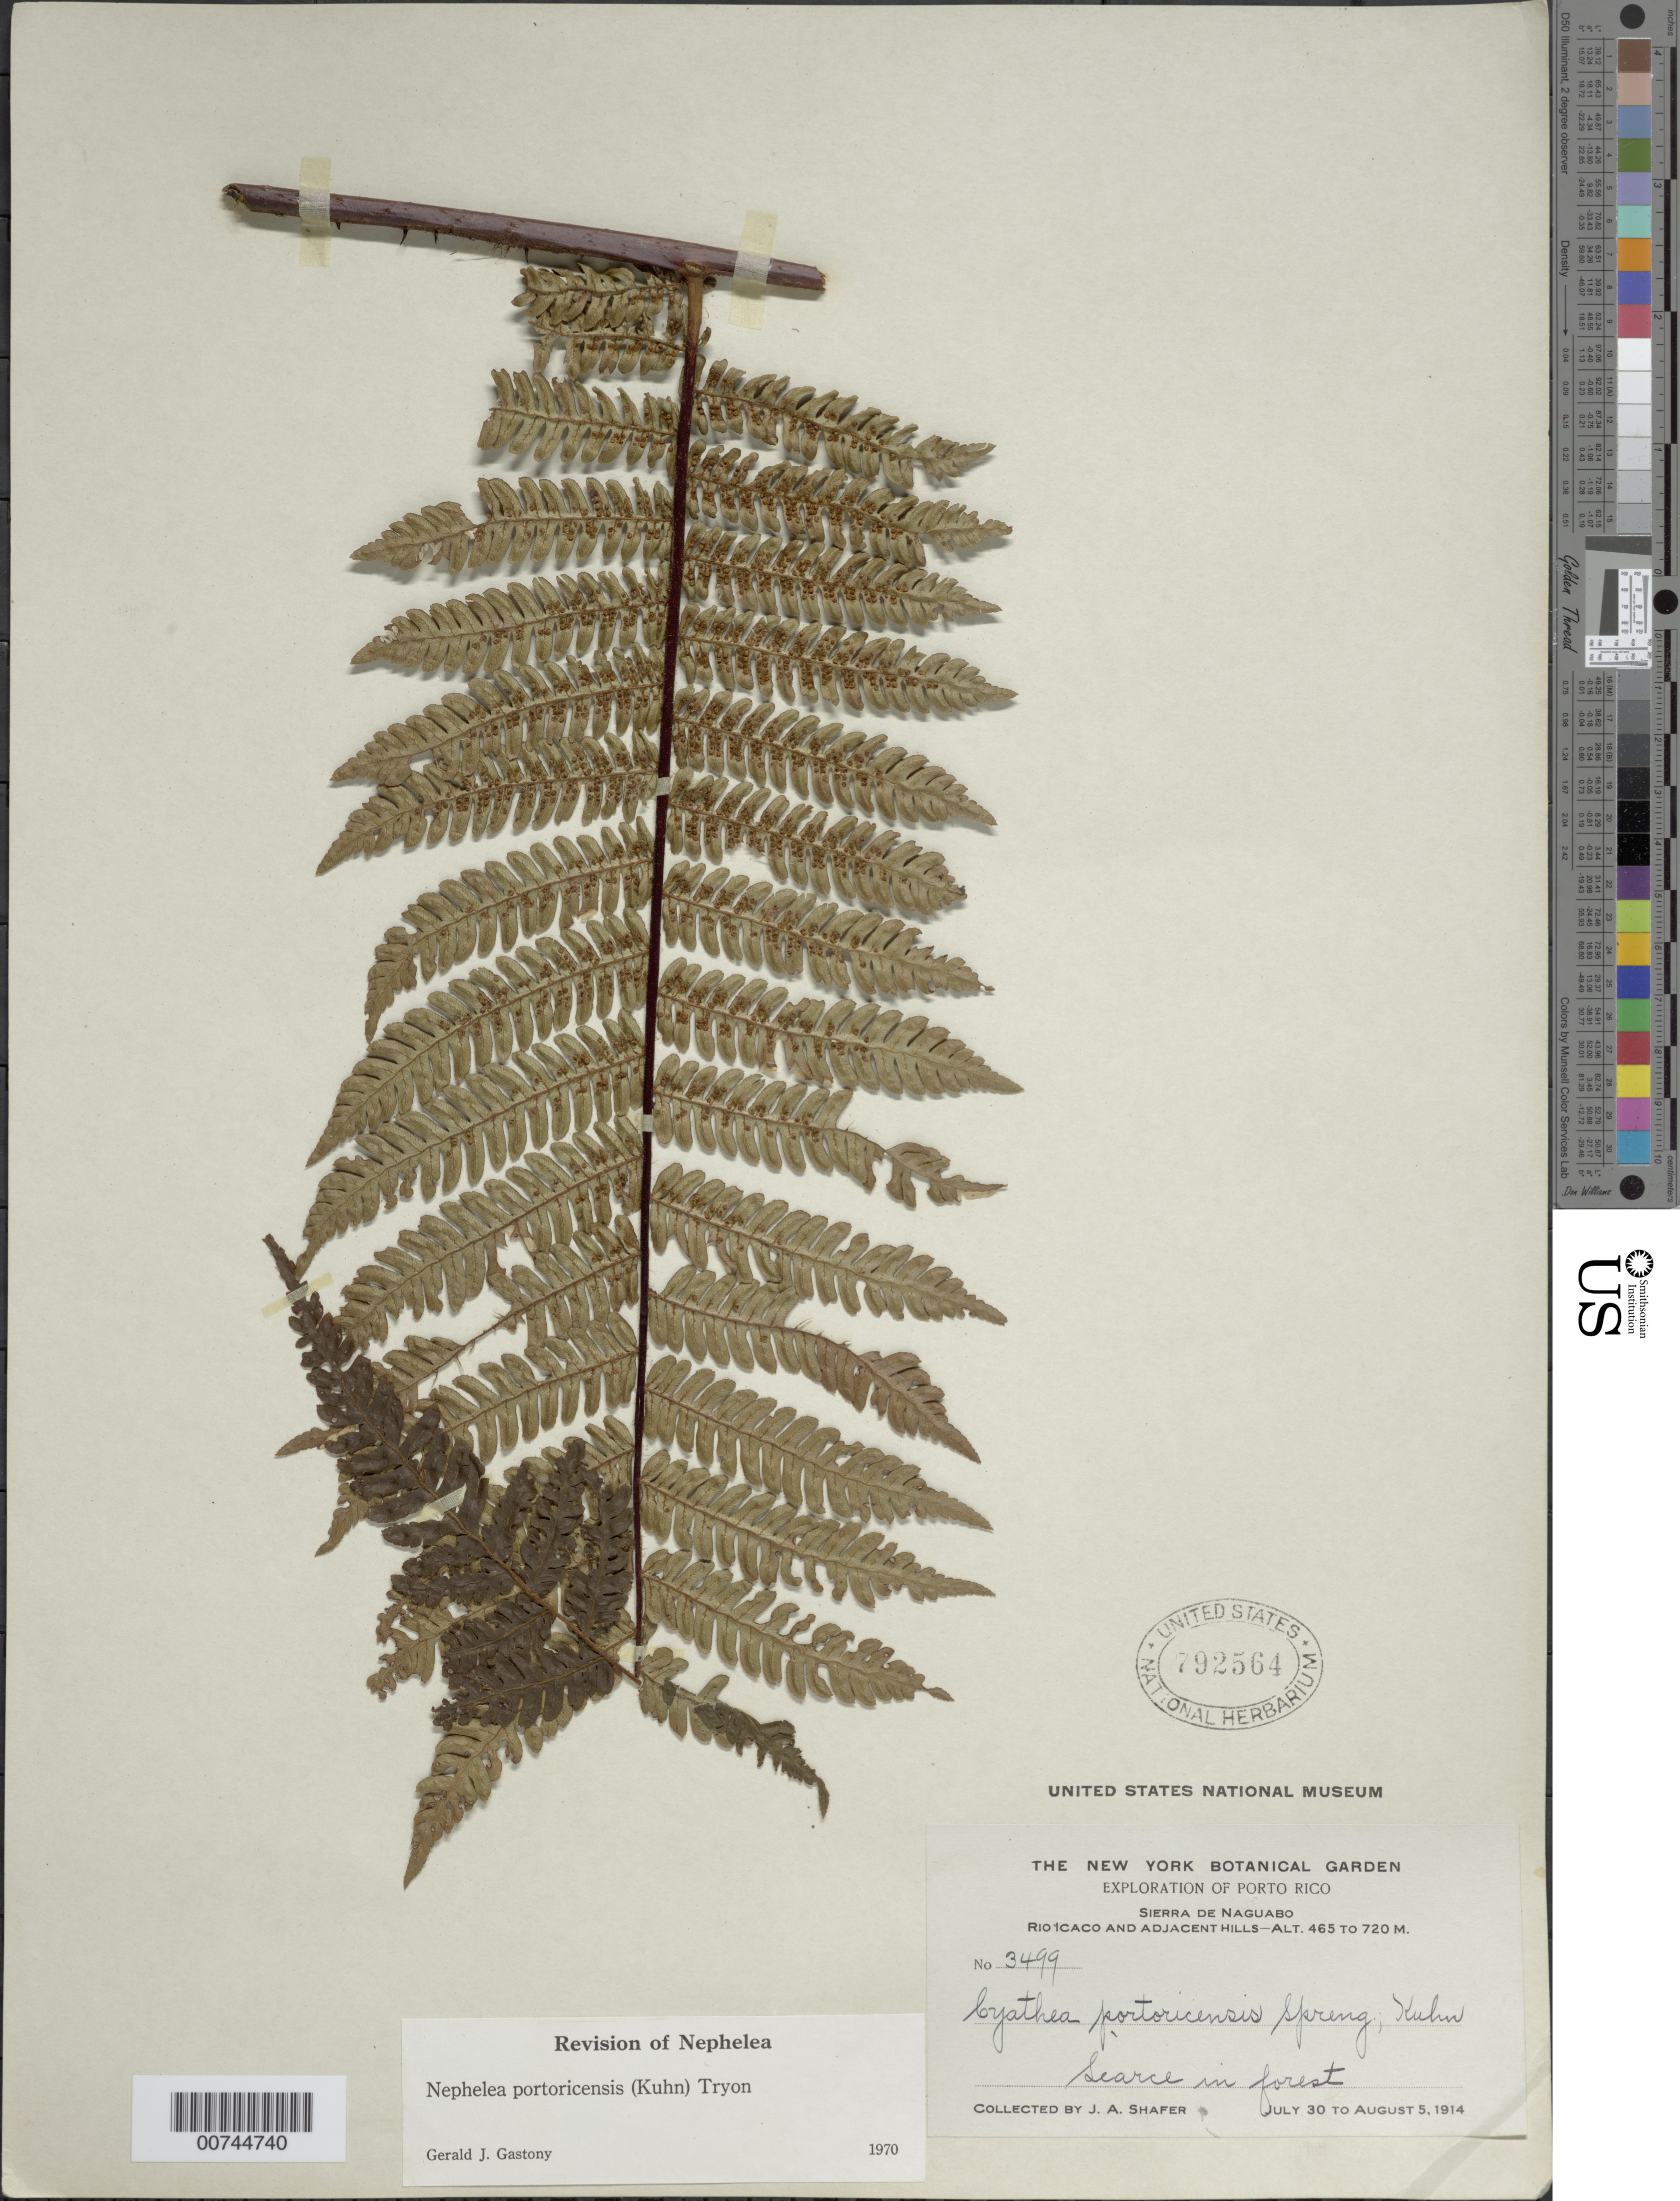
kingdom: Plantae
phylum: Tracheophyta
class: Polypodiopsida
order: Cyatheales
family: Cyatheaceae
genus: Alsophila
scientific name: Alsophila portoricensis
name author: (Spreng. ex Kuhn) D.S. Conant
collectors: J. A. Shafer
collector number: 3499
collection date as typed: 30 Jul 1914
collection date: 1914-07-30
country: Puerto Rico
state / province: Naguabo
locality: Sierra de Naguabo, Río Icaco and Adjacent Hills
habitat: Siarce in forest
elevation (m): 465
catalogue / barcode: US 792564